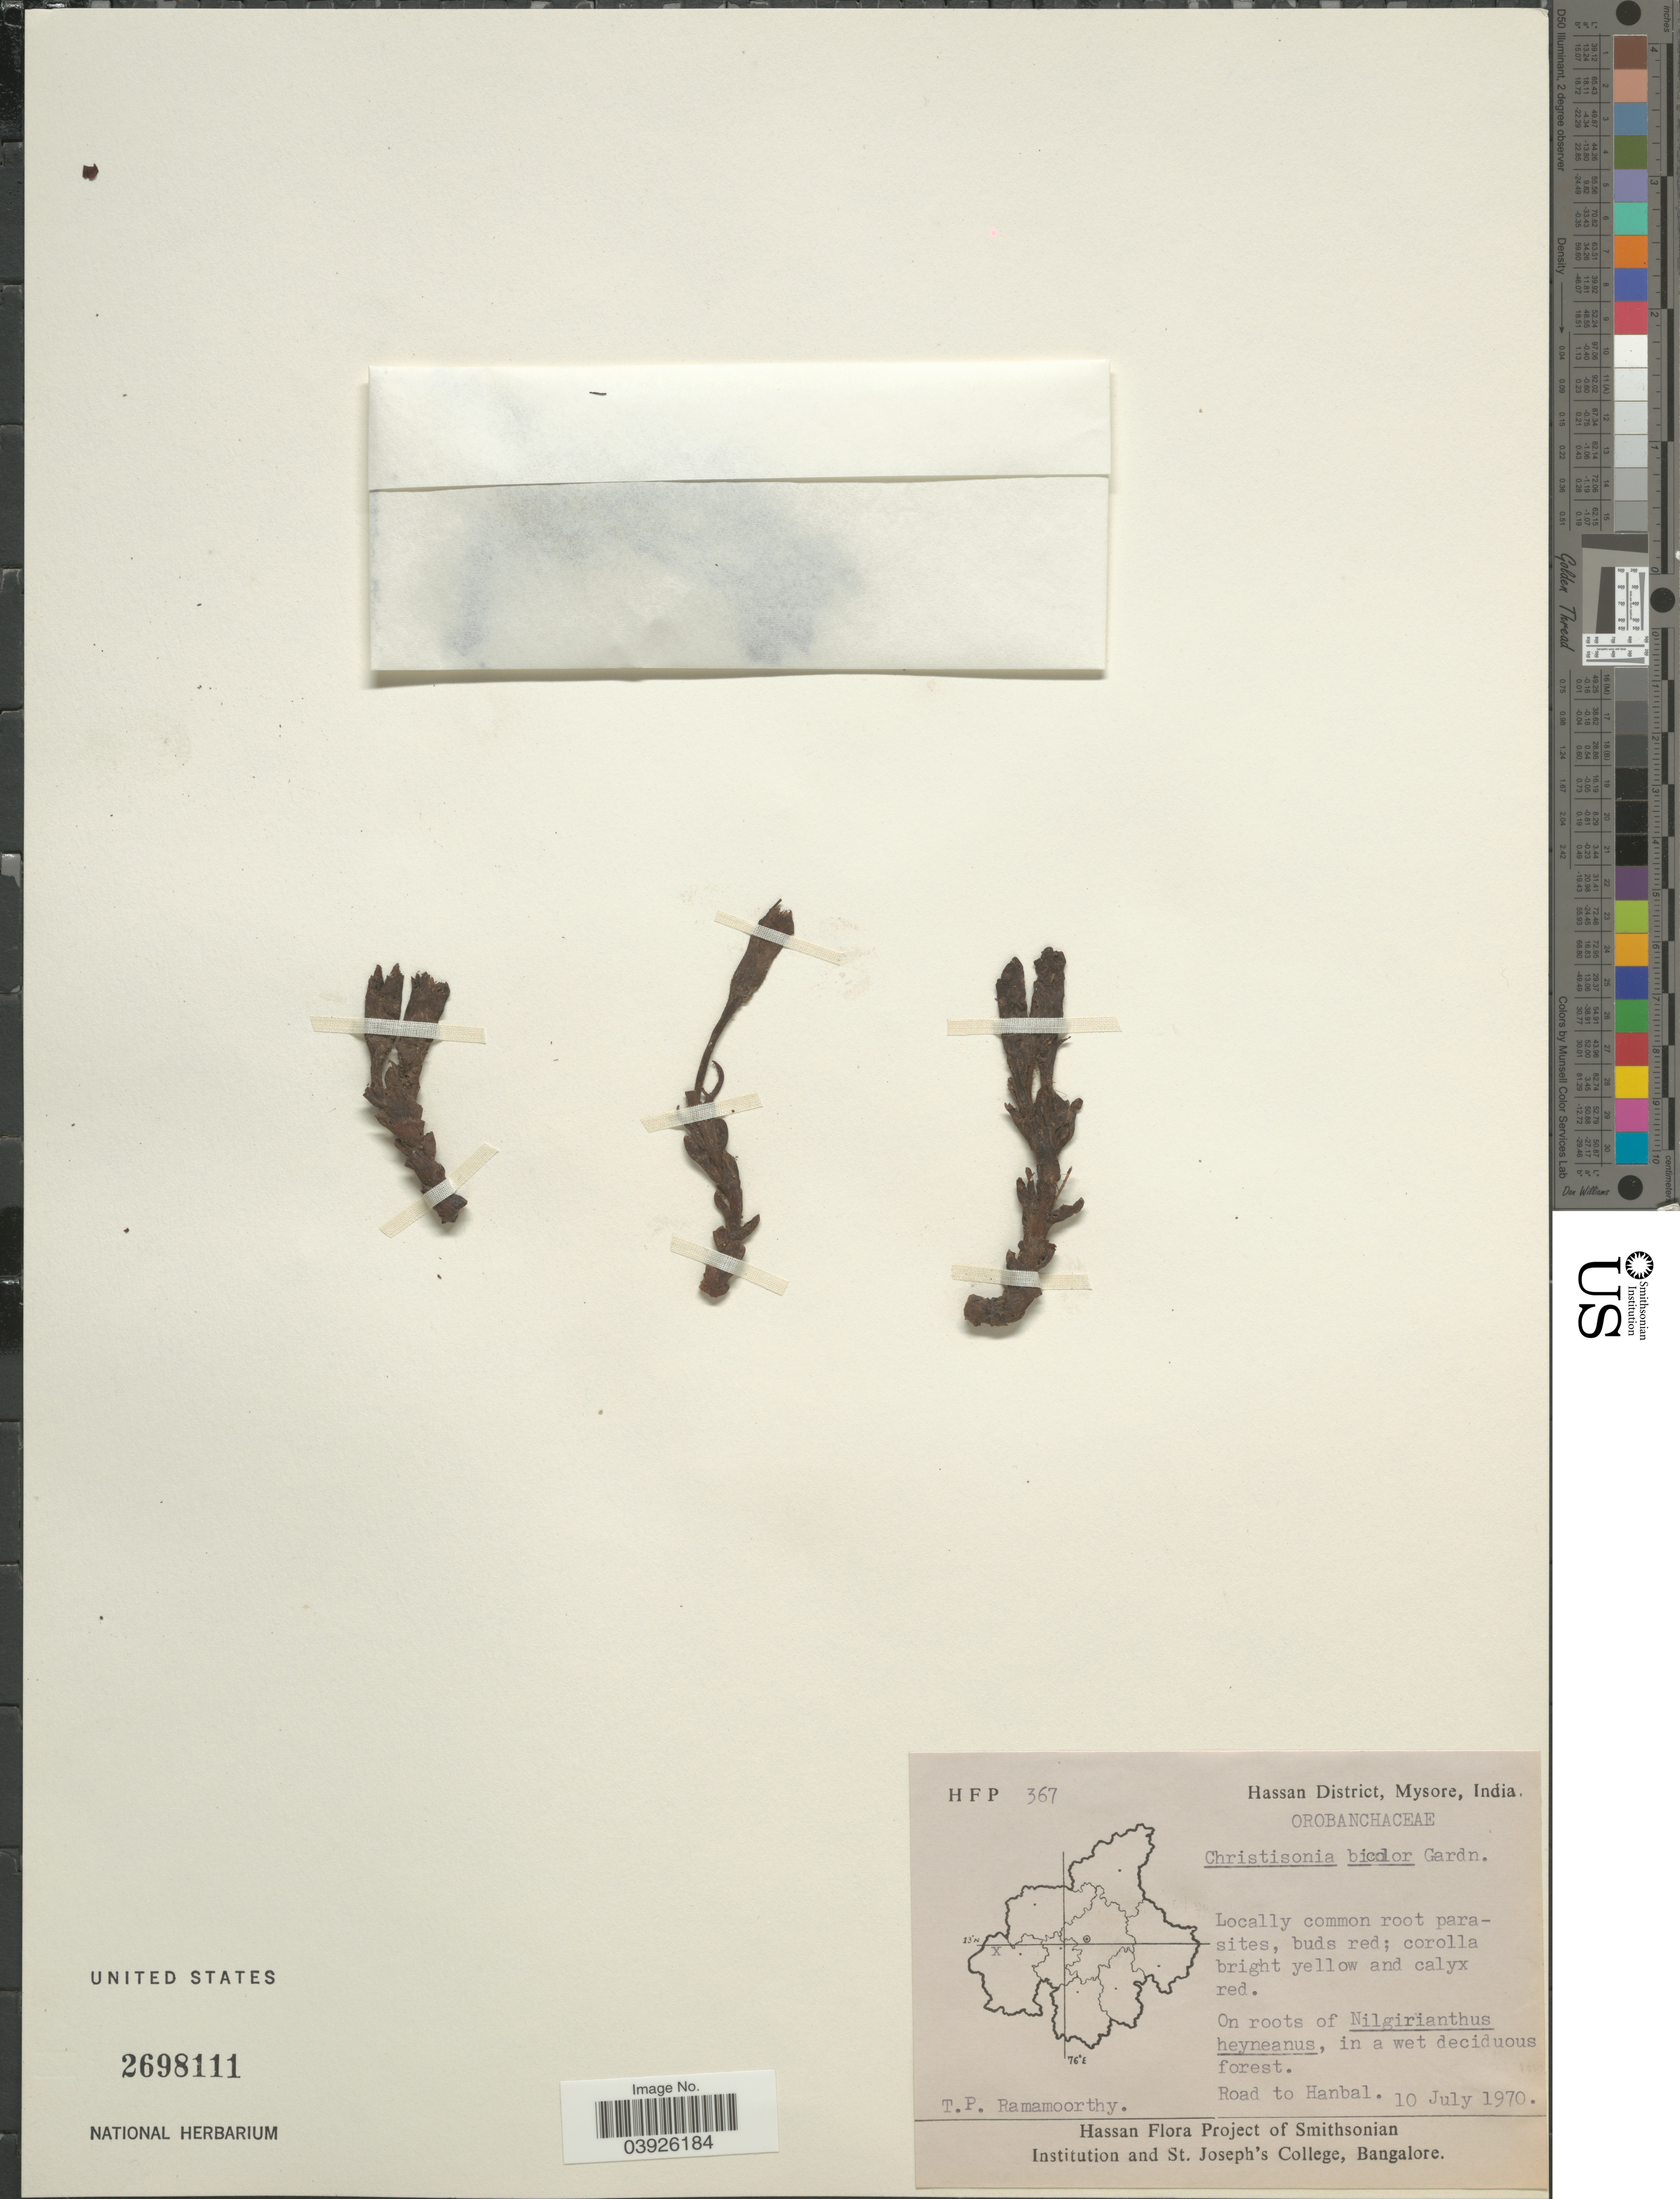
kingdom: Plantae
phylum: Tracheophyta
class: Magnoliopsida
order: Lamiales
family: Orobanchaceae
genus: Christisonia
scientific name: Christisonia bicolor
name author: Gardner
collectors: T. P. Ramamoorthy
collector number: HFP 367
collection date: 1970-07-10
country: India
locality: Hassan District, Mysore. Road to Hanbal.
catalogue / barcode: US 2698111